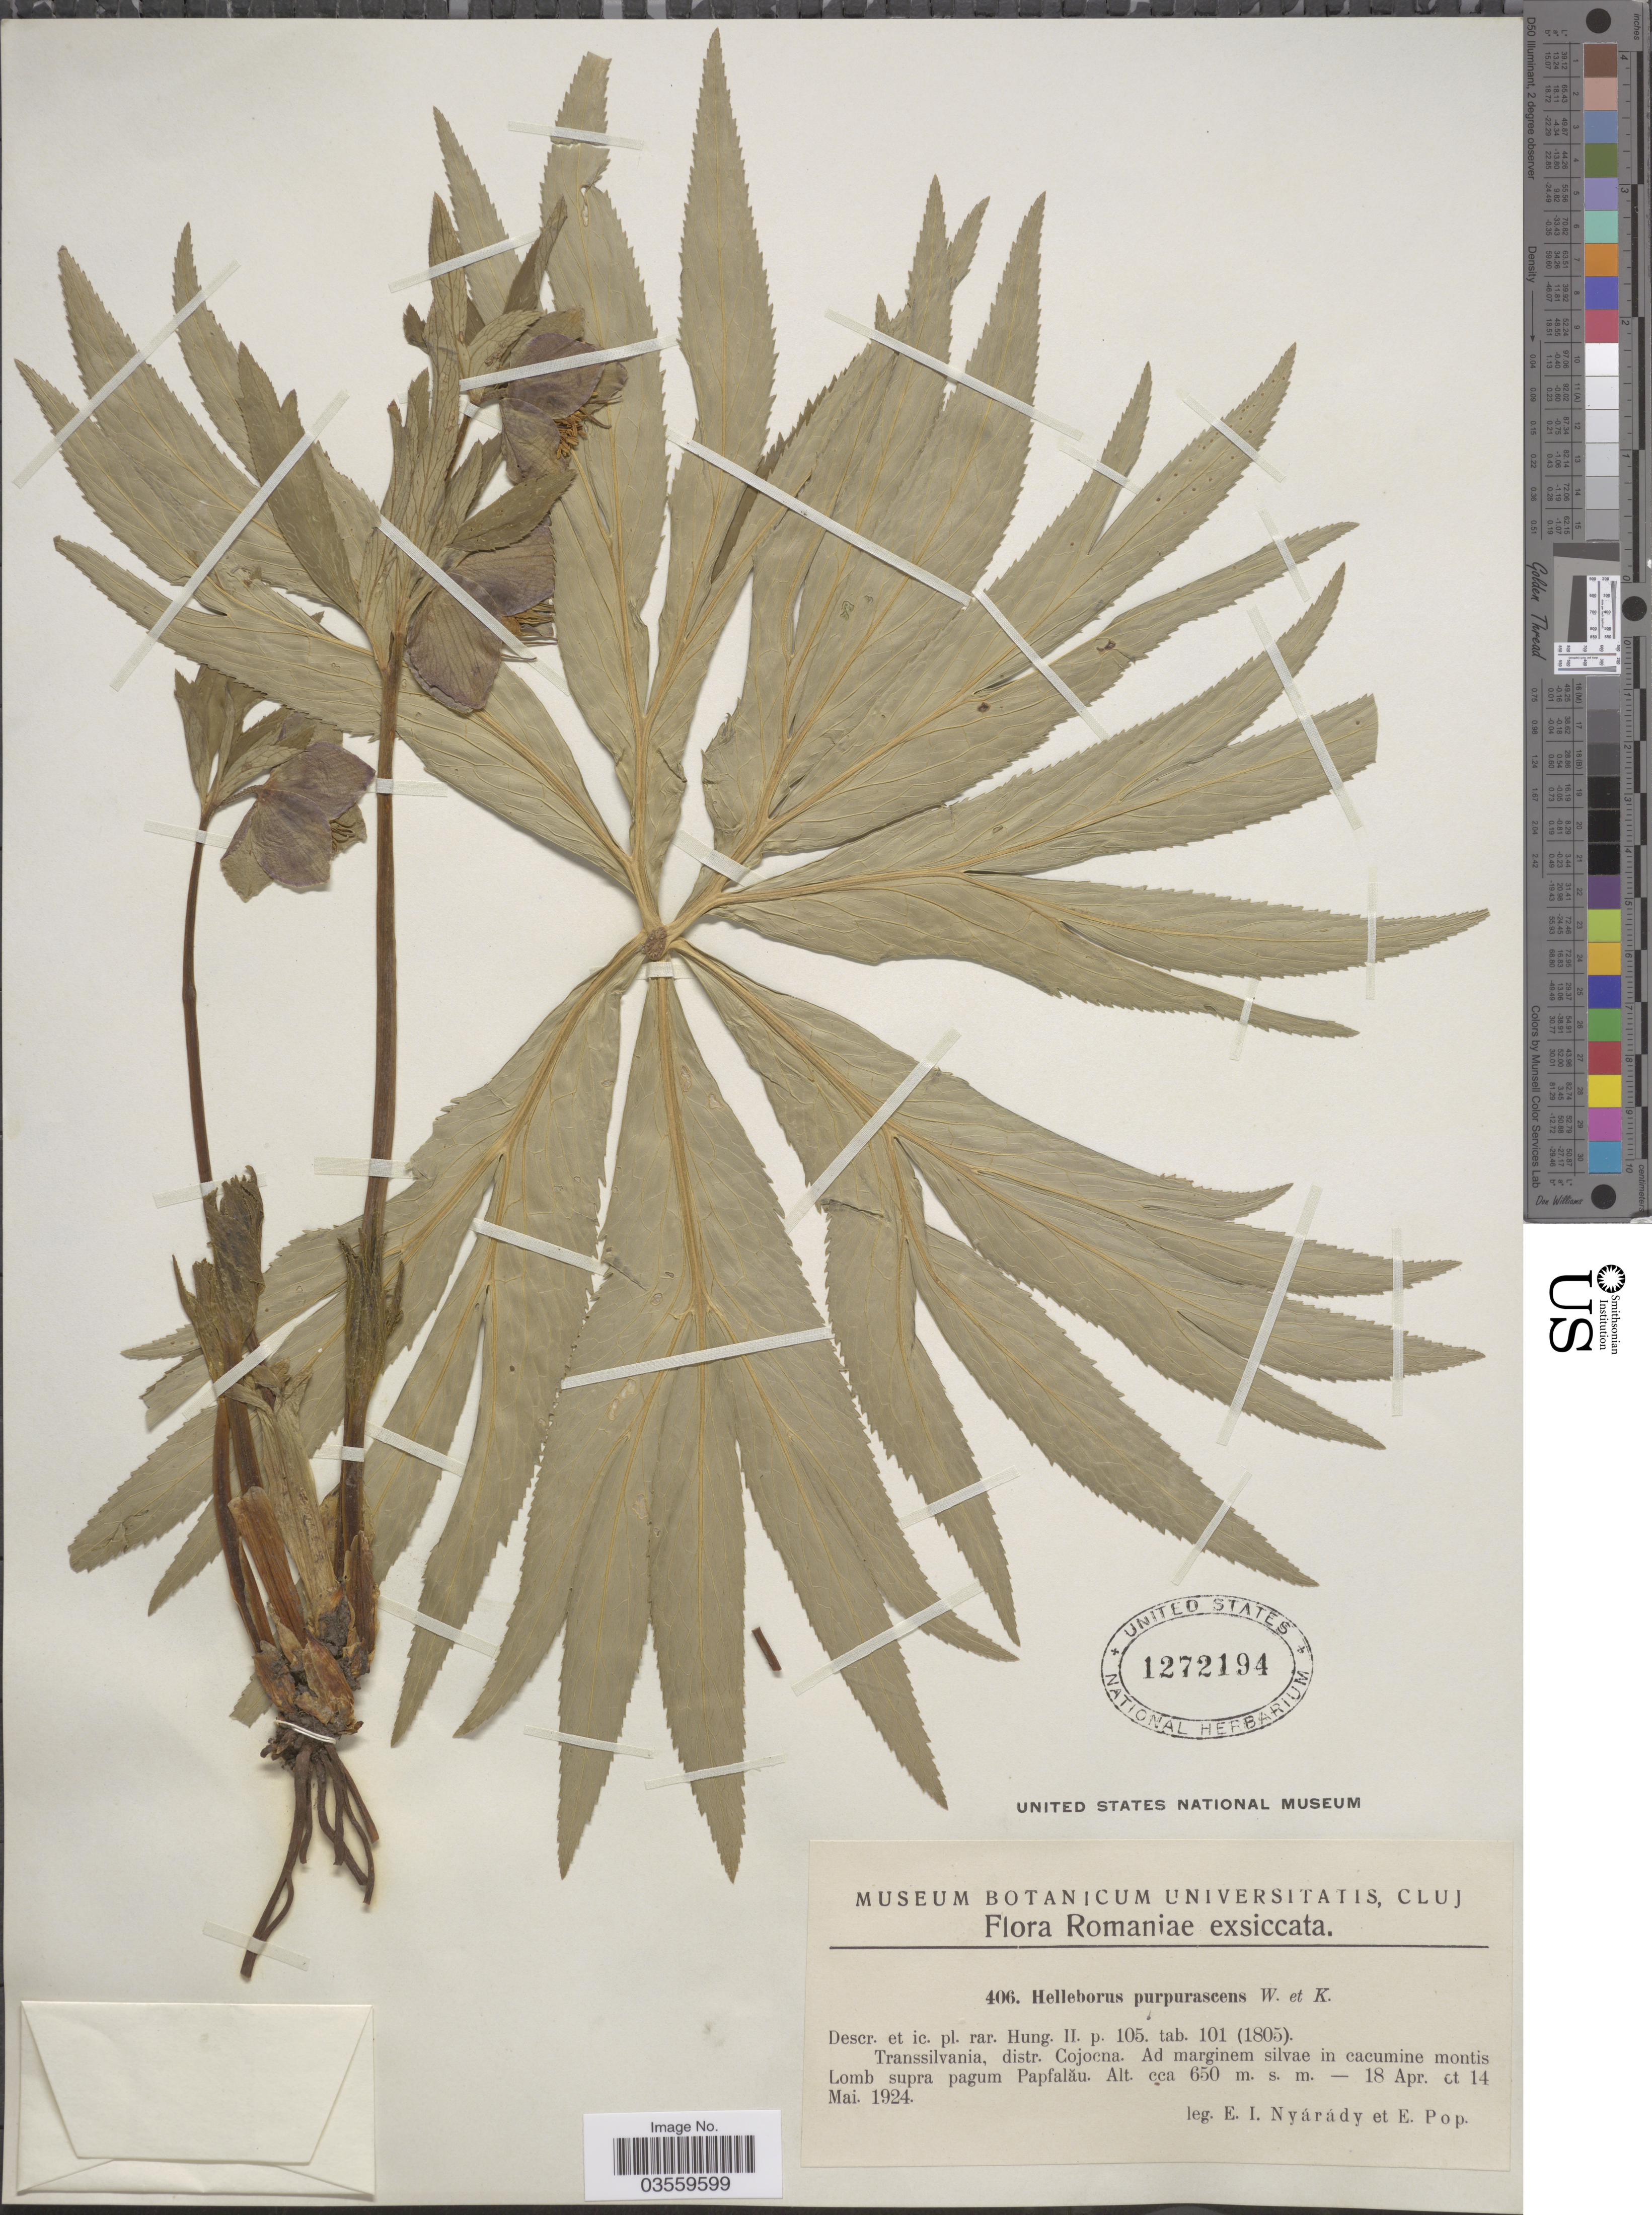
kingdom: Plantae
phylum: Tracheophyta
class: Magnoliopsida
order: Ranunculales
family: Ranunculaceae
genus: Helleborus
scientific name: Helleborus purpurascens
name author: Waldst. & Kit.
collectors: E. Nyárády & E. Pop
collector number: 406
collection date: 1924-04-18/1924-05-14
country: Romania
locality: Transsilvania, distr. Cojocna. Ad marginem silvae in cacumine montis Lomb supra pagum Papfalău.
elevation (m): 650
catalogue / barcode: US 1272194